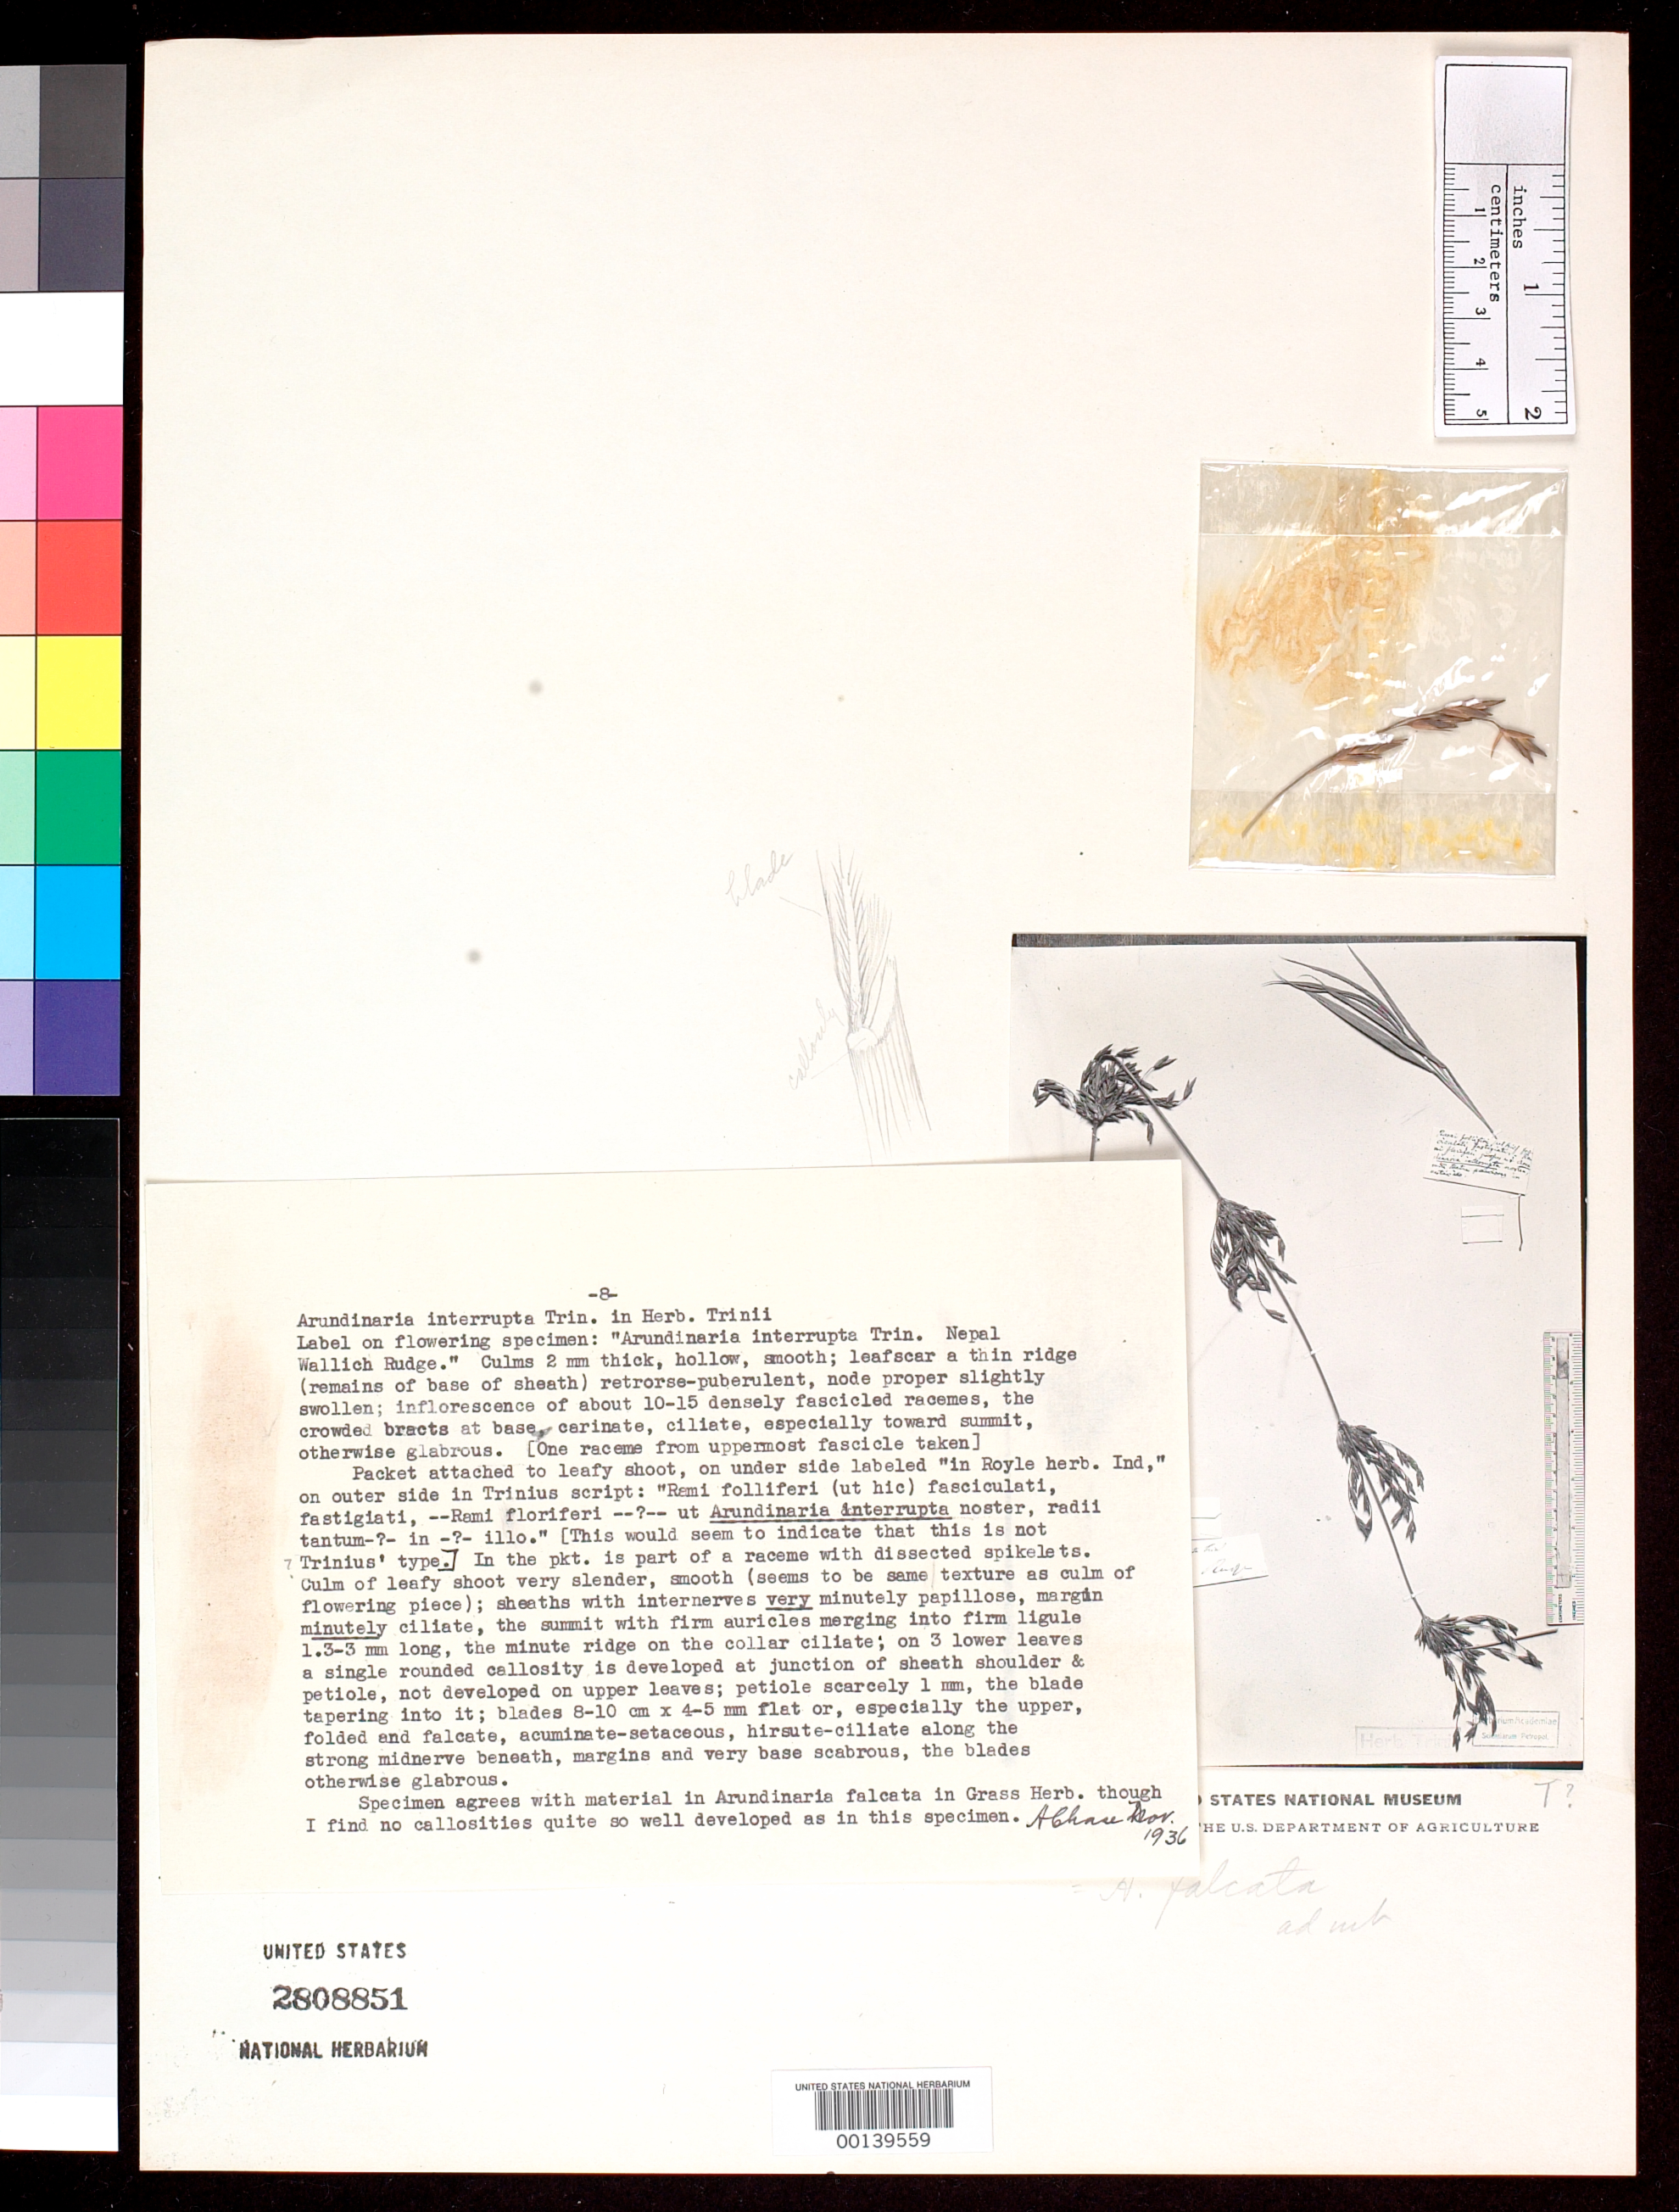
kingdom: Plantae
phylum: Tracheophyta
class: Liliopsida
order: Poales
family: Poaceae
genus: Arundinaria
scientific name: Arundinaria interrupta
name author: Trin.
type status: Possible Type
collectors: N. Wallich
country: Nepal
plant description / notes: Photograph and fragmentary material of type specimen ex herb. Trinius (St. Petersburg). Although originally cataloged as a type (isolectotype) of Arundinaria falcata Nees, this appears rather to be a (possible) type of Arundinaria interrupta Trin.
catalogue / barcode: US 2808851